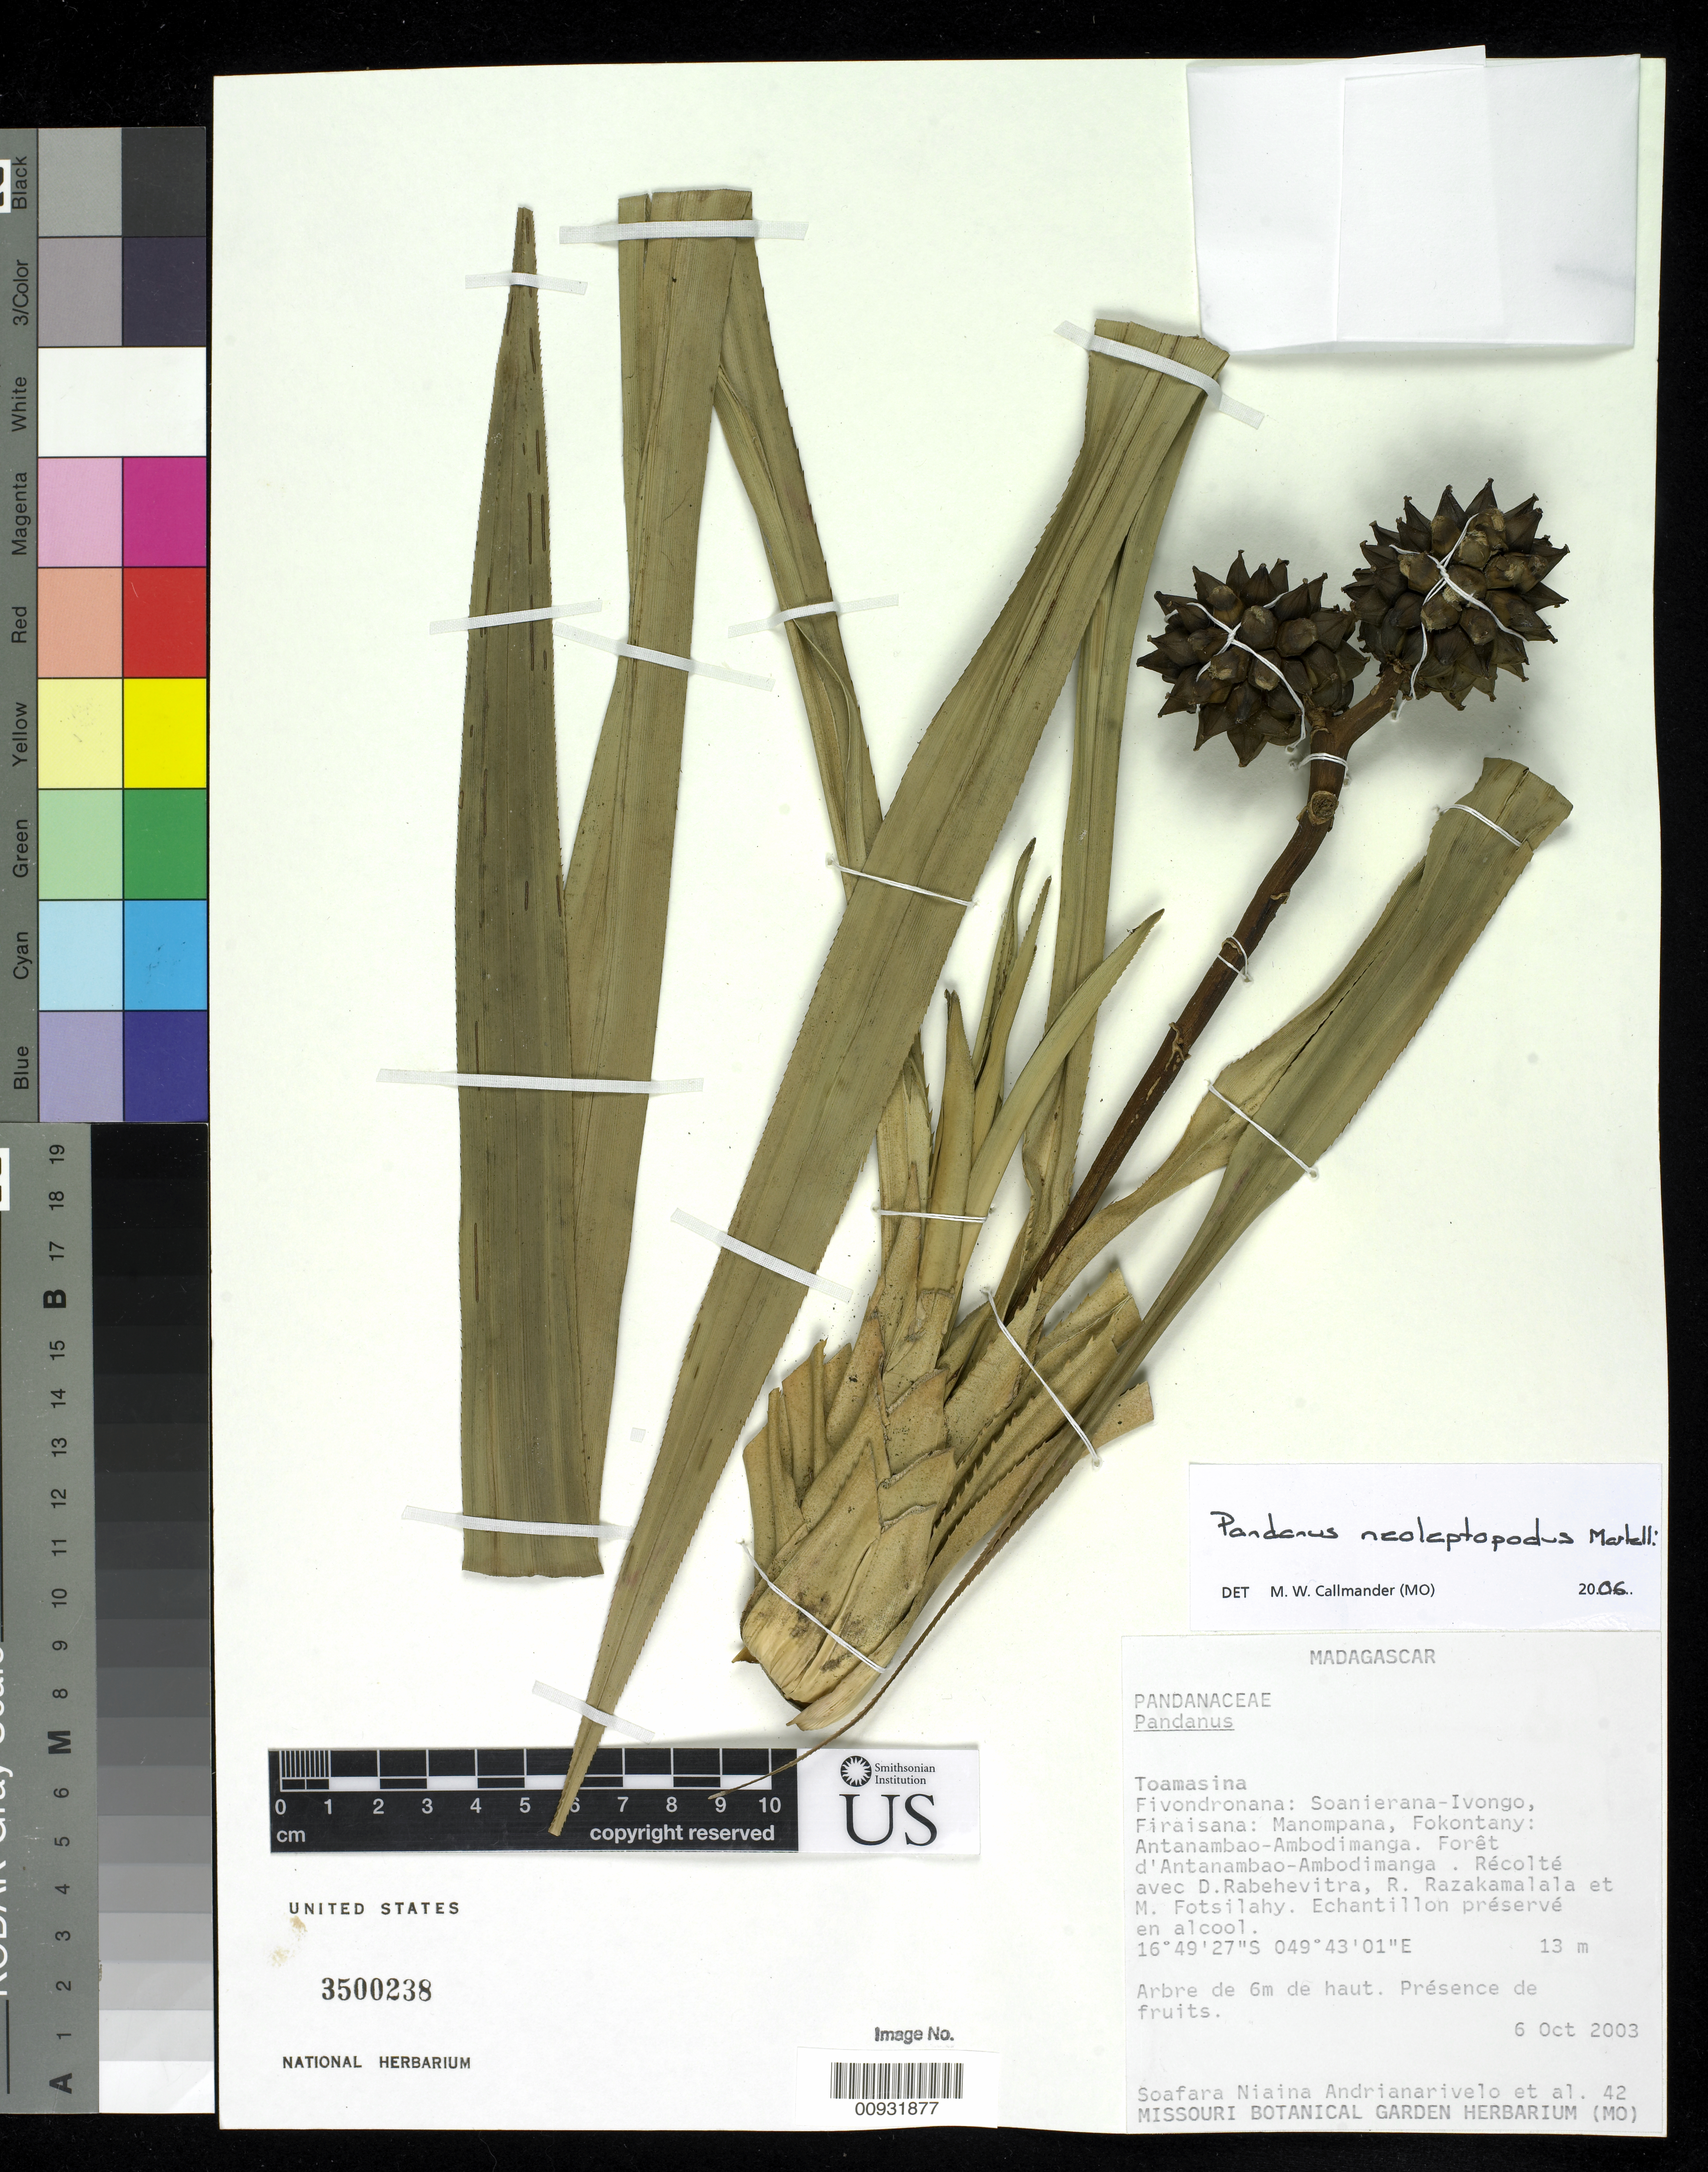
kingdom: Plantae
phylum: Tracheophyta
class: Liliopsida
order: Pandanales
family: Pandanaceae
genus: Pandanus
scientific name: Pandanus neoleptopodus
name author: Martelli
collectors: S. Andrianarivelo et al.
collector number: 42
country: Madagascar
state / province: Analanjirofo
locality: Fivondronana, Soanierana-Ivongo, Firaisana, Manompana, Fokontany.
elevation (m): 13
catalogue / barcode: US 3500238